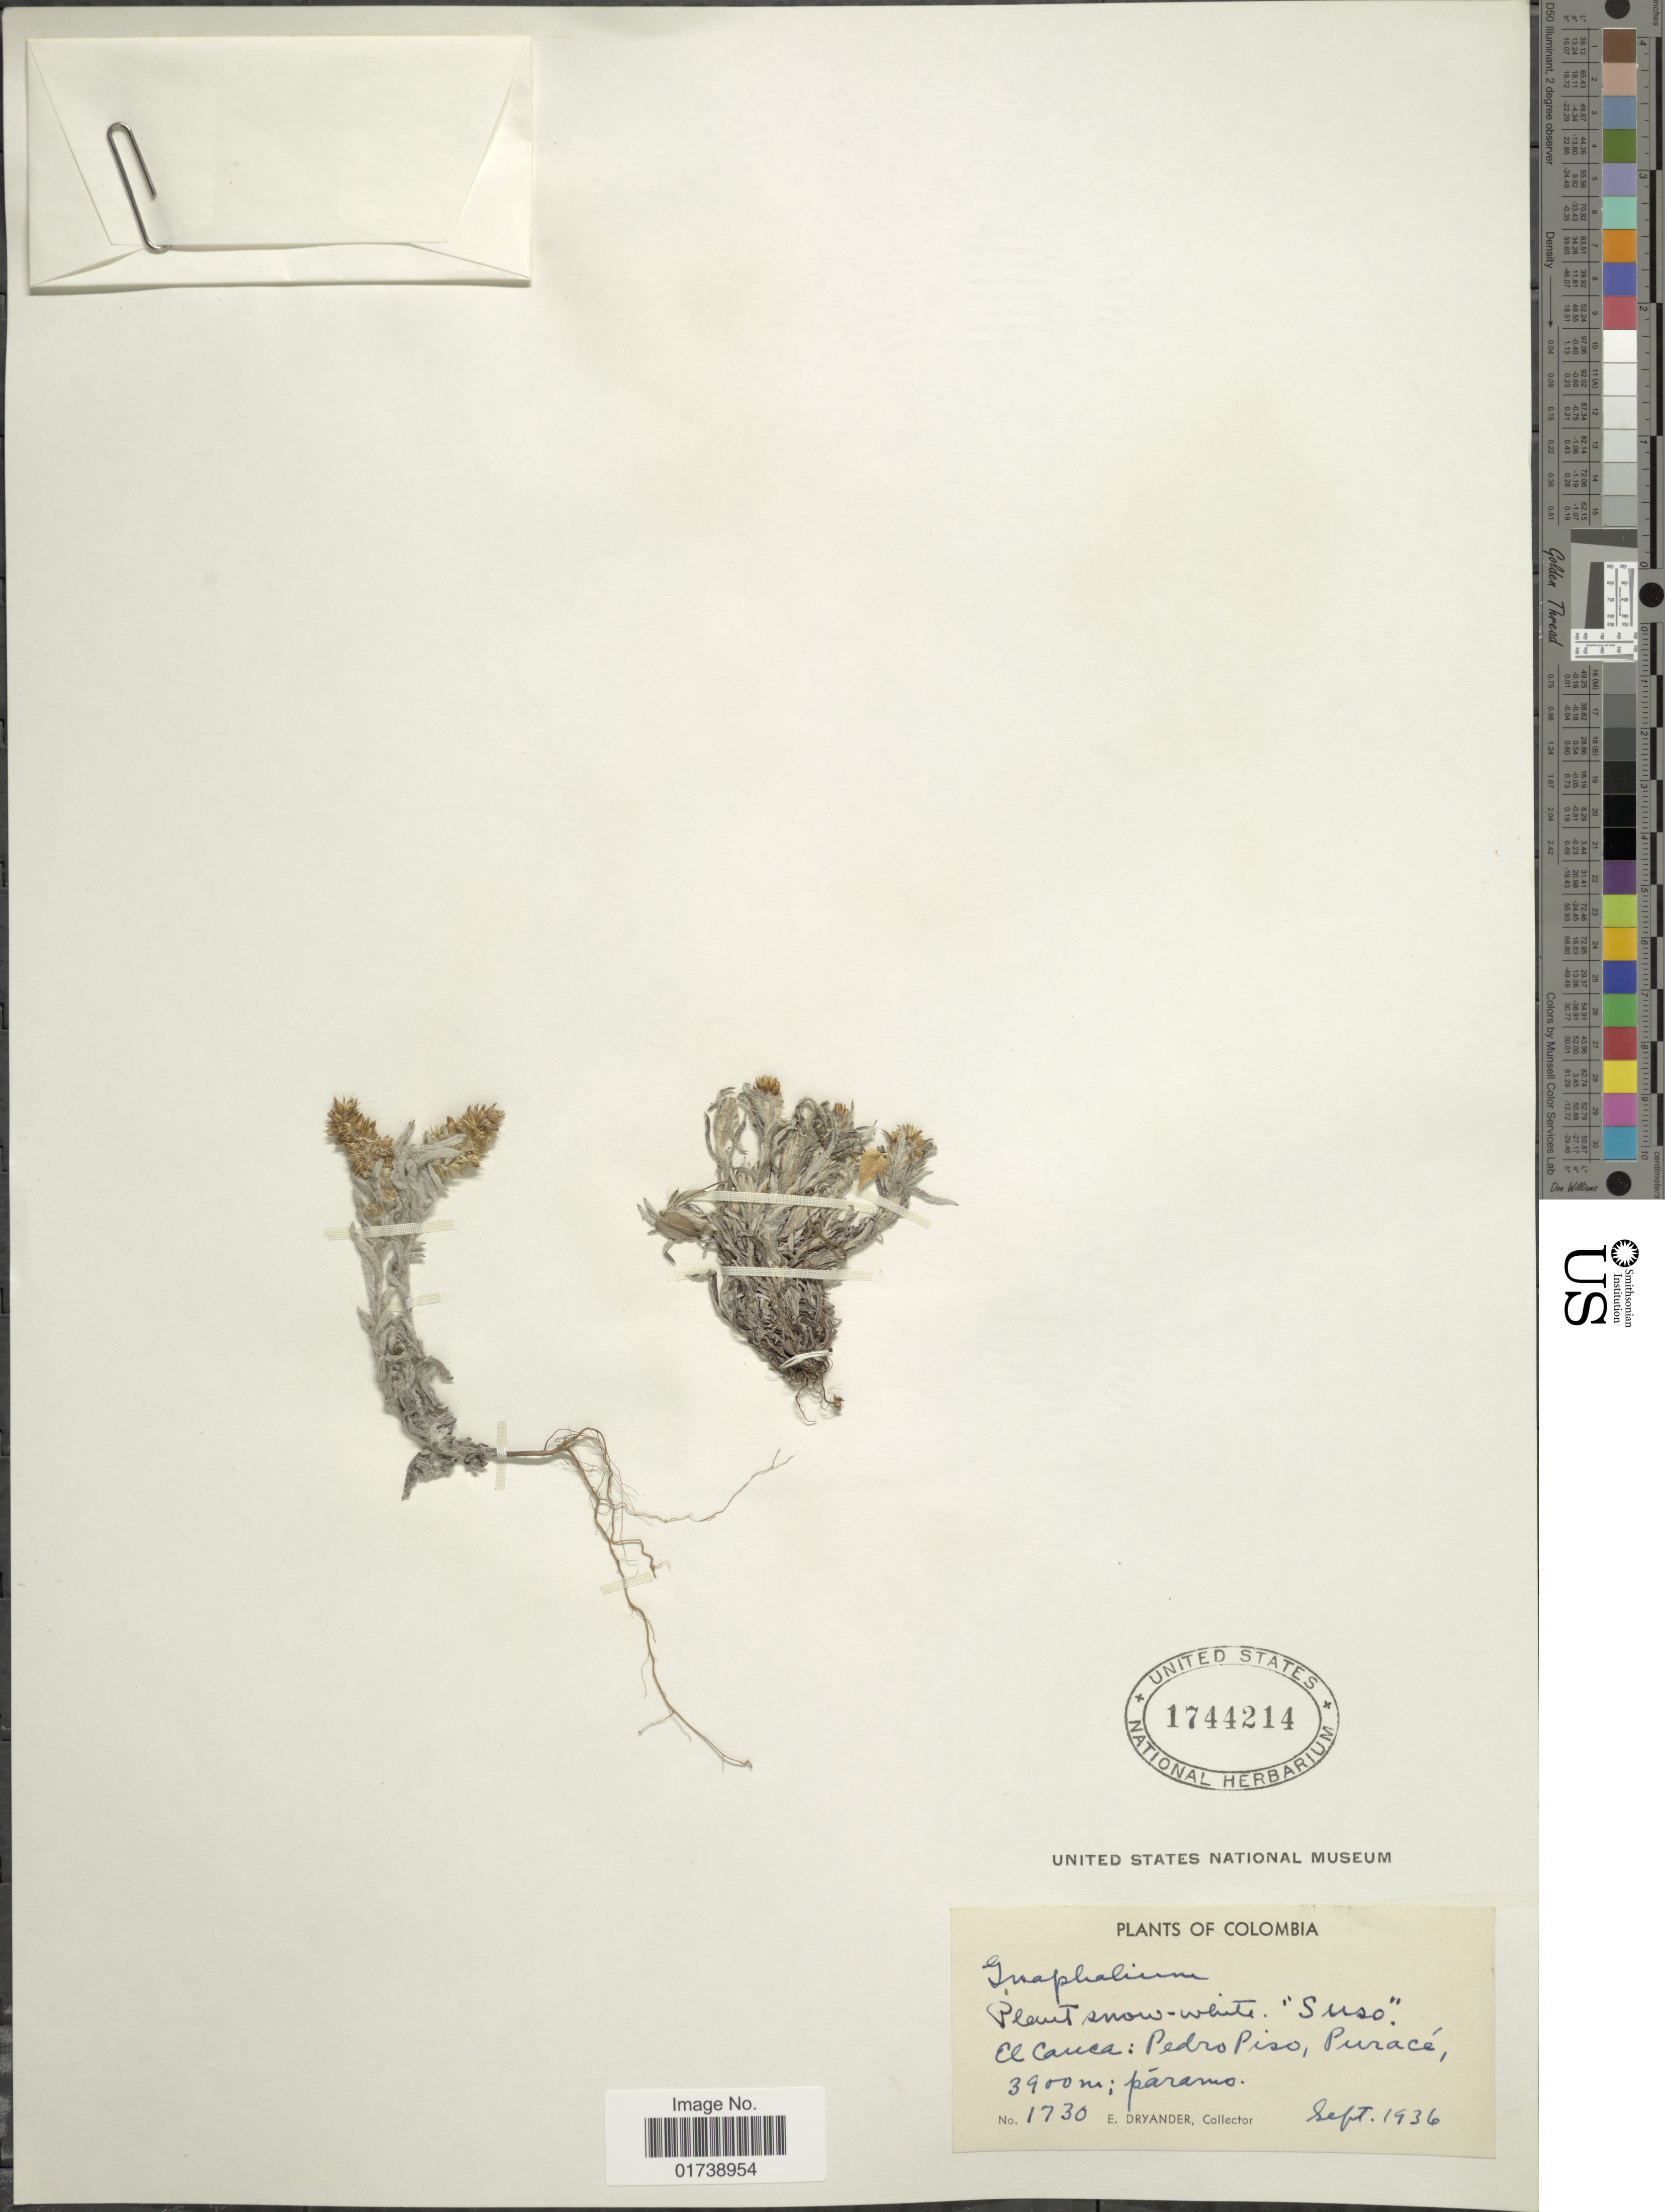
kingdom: Plantae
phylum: Tracheophyta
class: Magnoliopsida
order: Asterales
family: Asteraceae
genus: Gamochaeta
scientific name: Gamochaeta sp.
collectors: E. Dryander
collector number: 1730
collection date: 1936-09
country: Colombia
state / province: Valle del Cauca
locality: Pedro Piso, Purace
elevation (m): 3900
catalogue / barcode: US 1744214